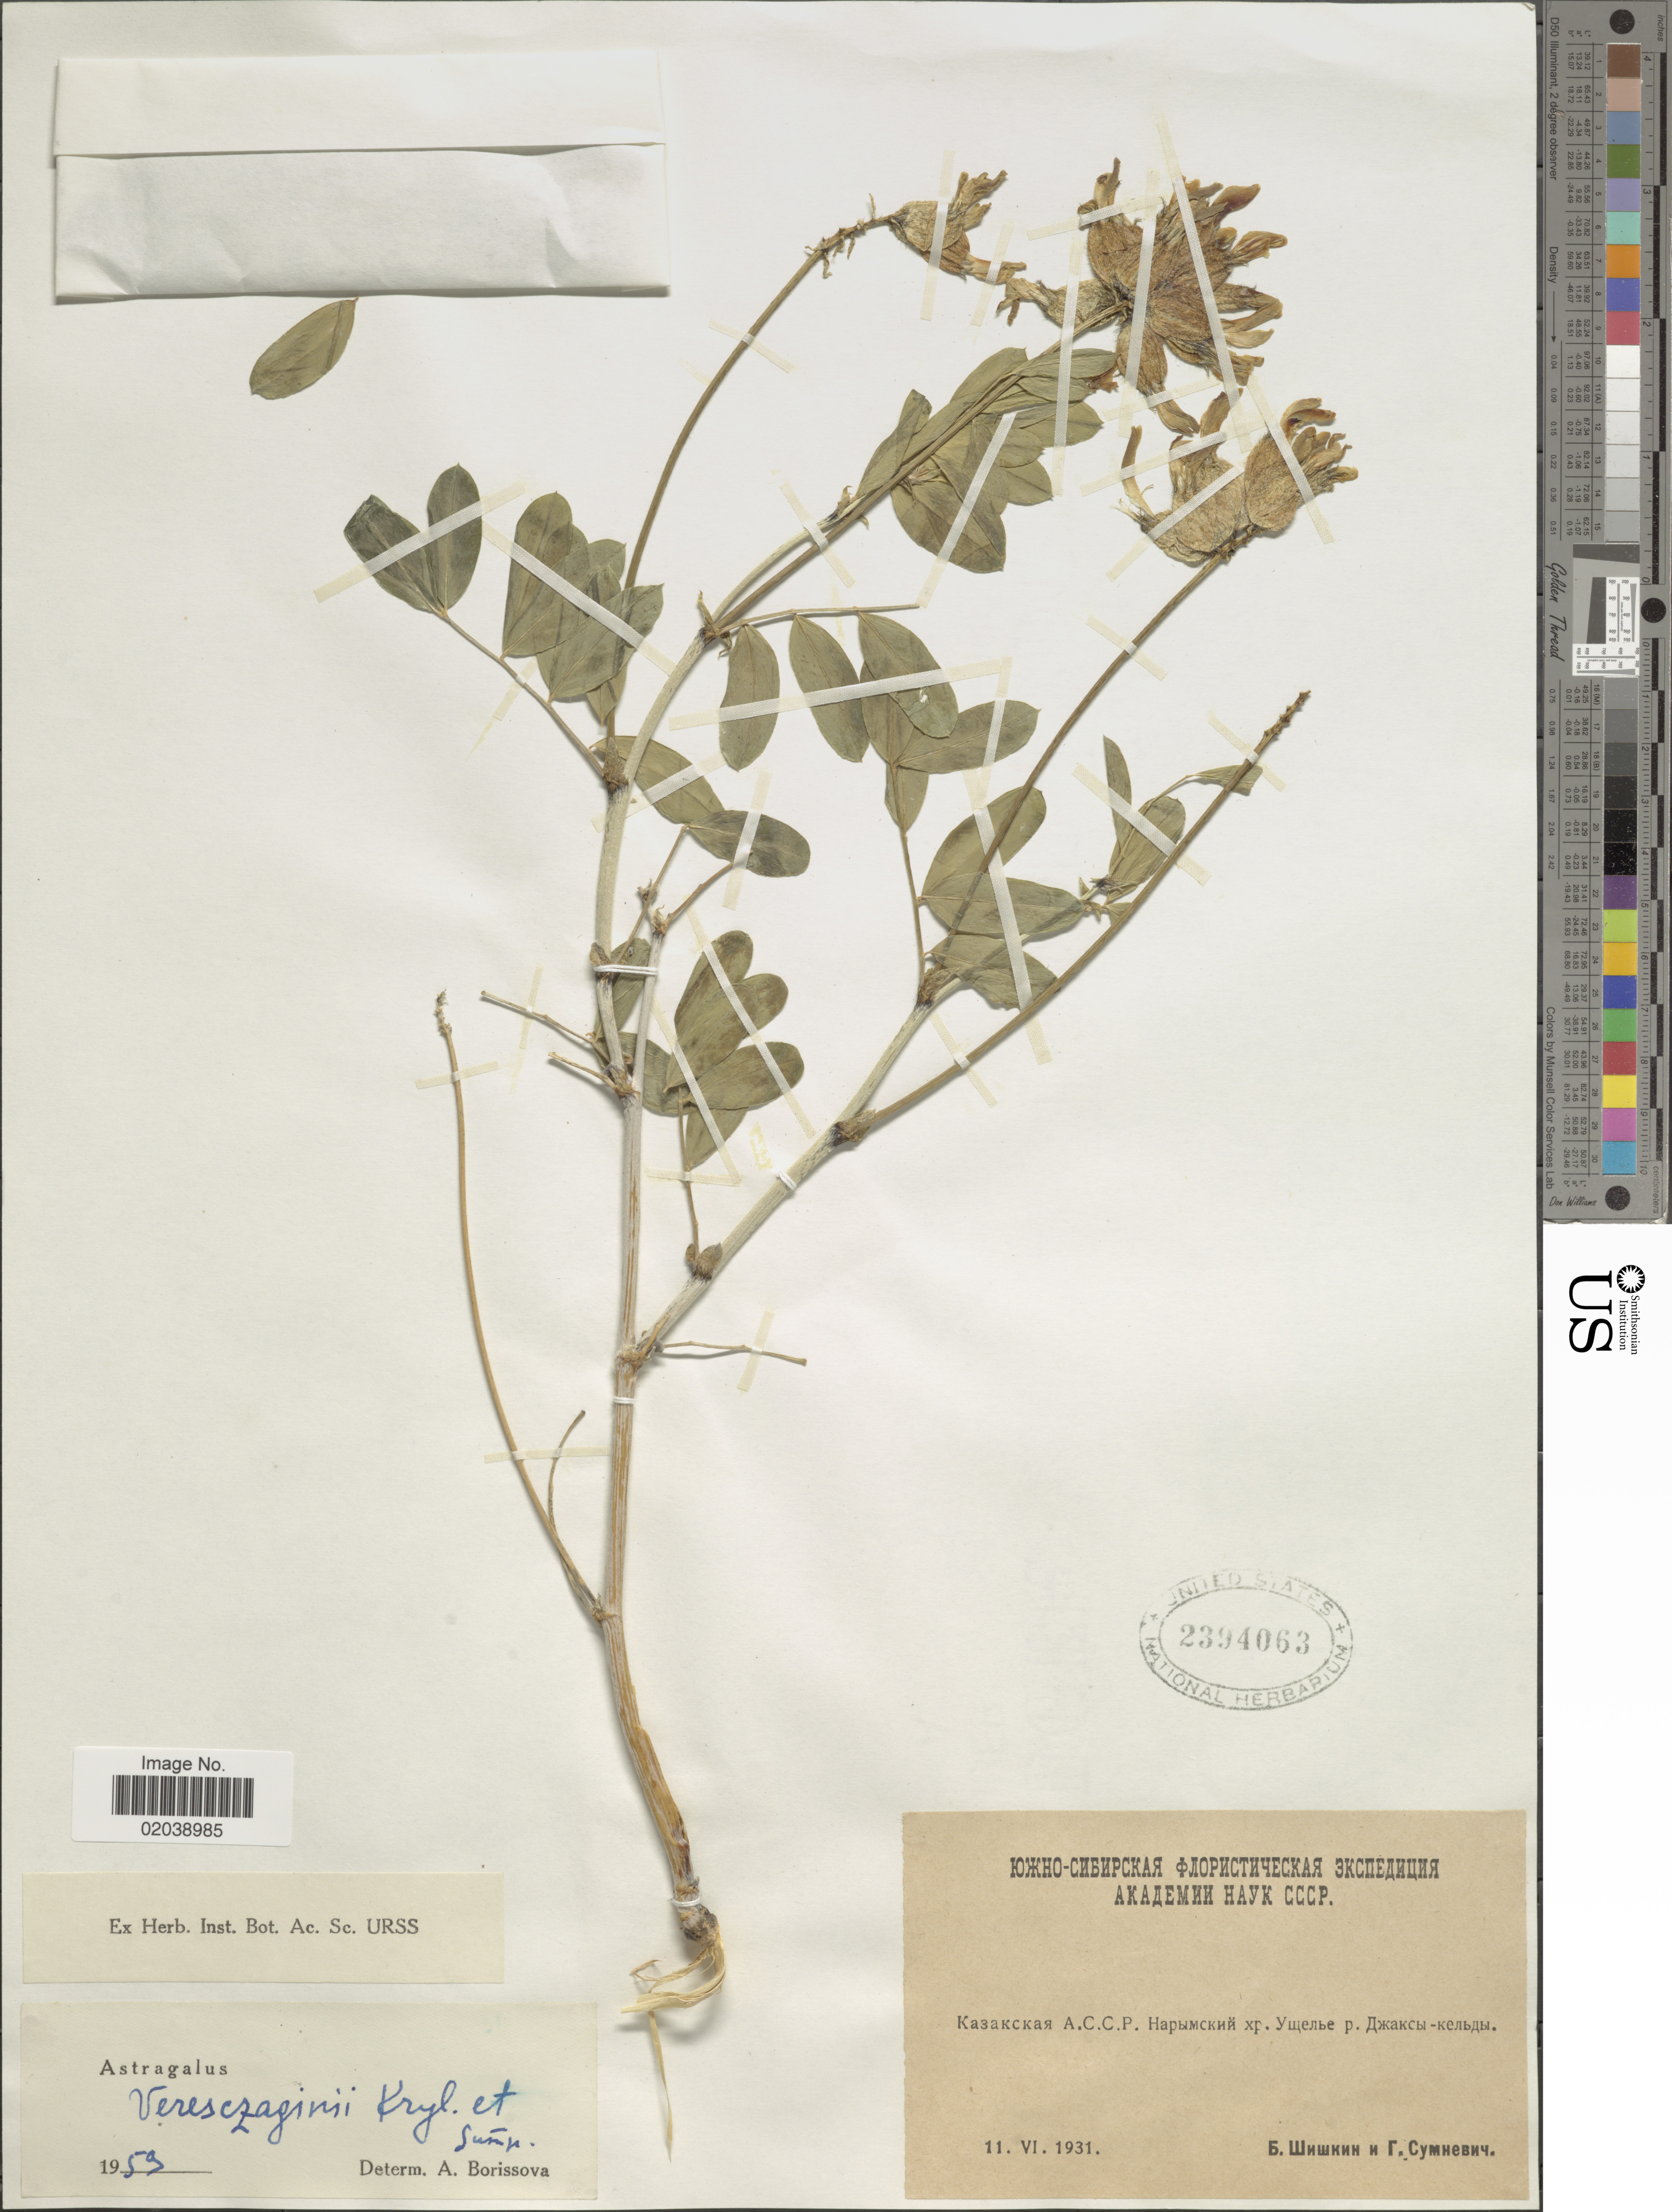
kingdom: Plantae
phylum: Tracheophyta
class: Magnoliopsida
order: Fabales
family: Fabaceae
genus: Astragalus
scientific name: Astragalus veresczaginii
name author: Krylov & Sumnev.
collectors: B. Shishkin & G. Sumnevich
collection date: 1931-06-11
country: Kazakhstan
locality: Narymsky Khrebet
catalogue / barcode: US 2394063